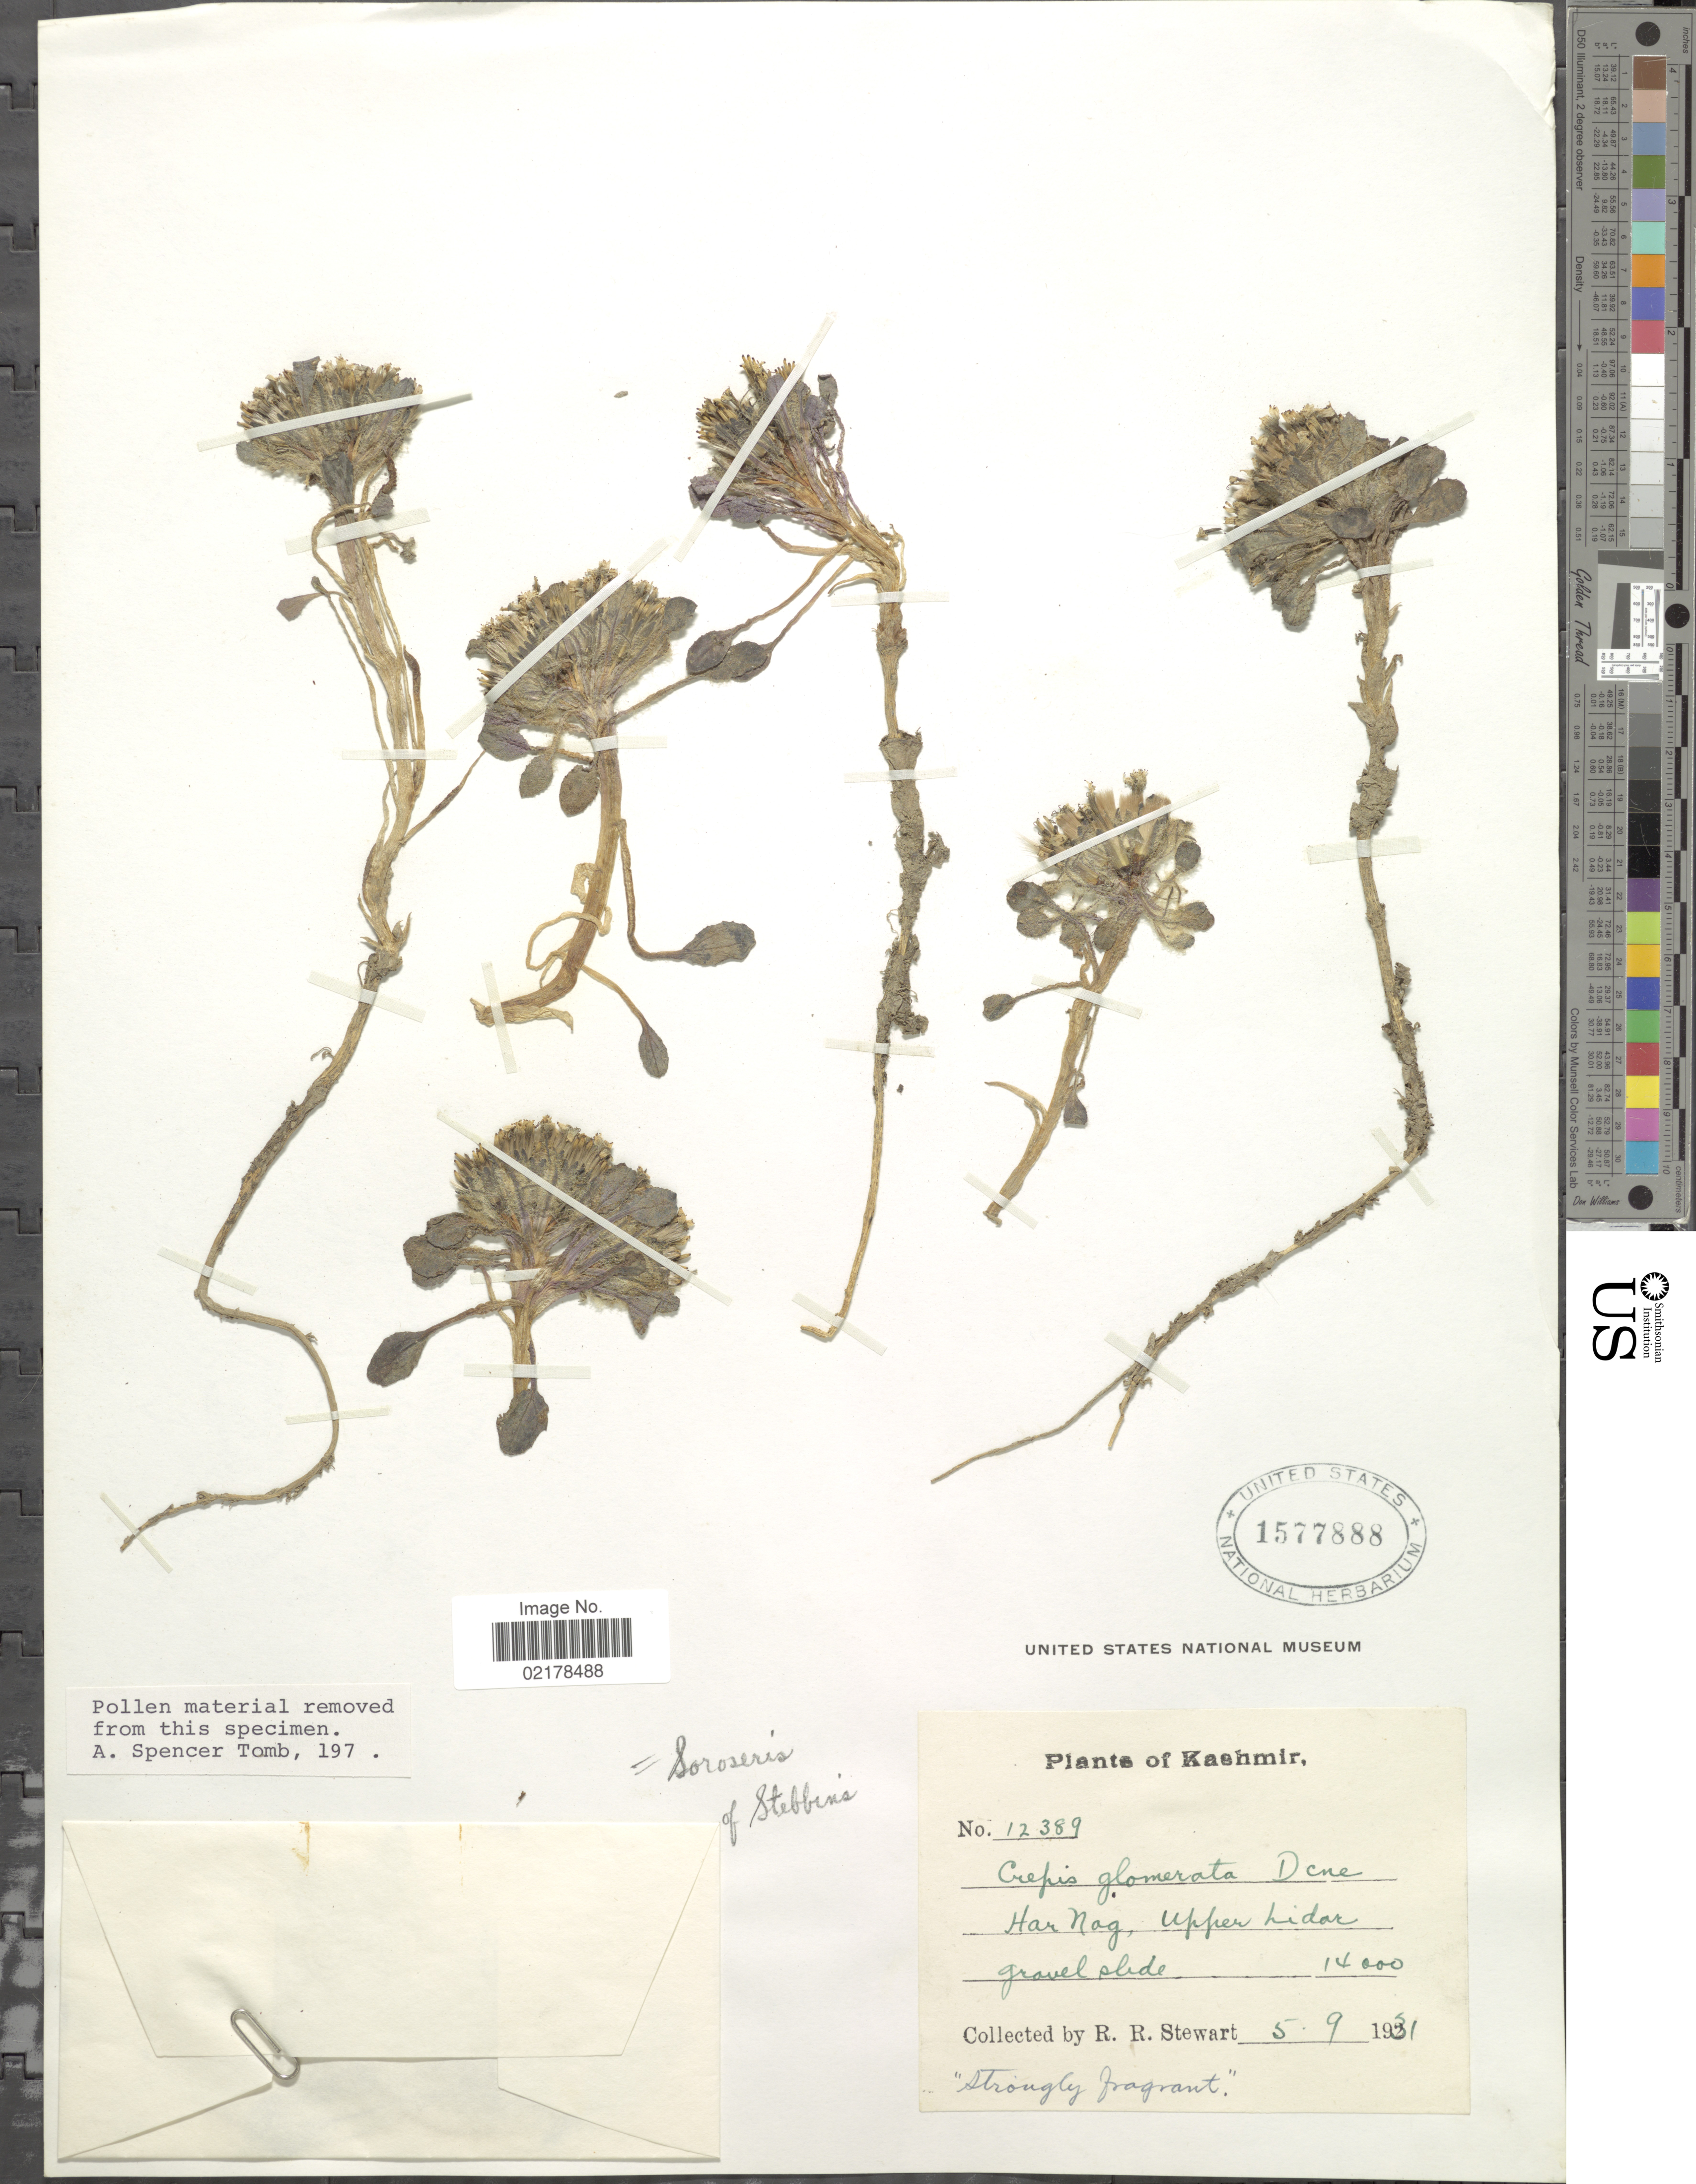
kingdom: Plantae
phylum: Tracheophyta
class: Magnoliopsida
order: Asterales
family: Asteraceae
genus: Soroseris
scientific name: Soroseris glomerata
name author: (Decne.) Stebbins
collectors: R. R. Stewart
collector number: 12389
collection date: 1931-09-05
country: India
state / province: Jammu and Kashmir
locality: Kashmir, Har Nag, Upper hidar, gravel slide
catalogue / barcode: US 1577888